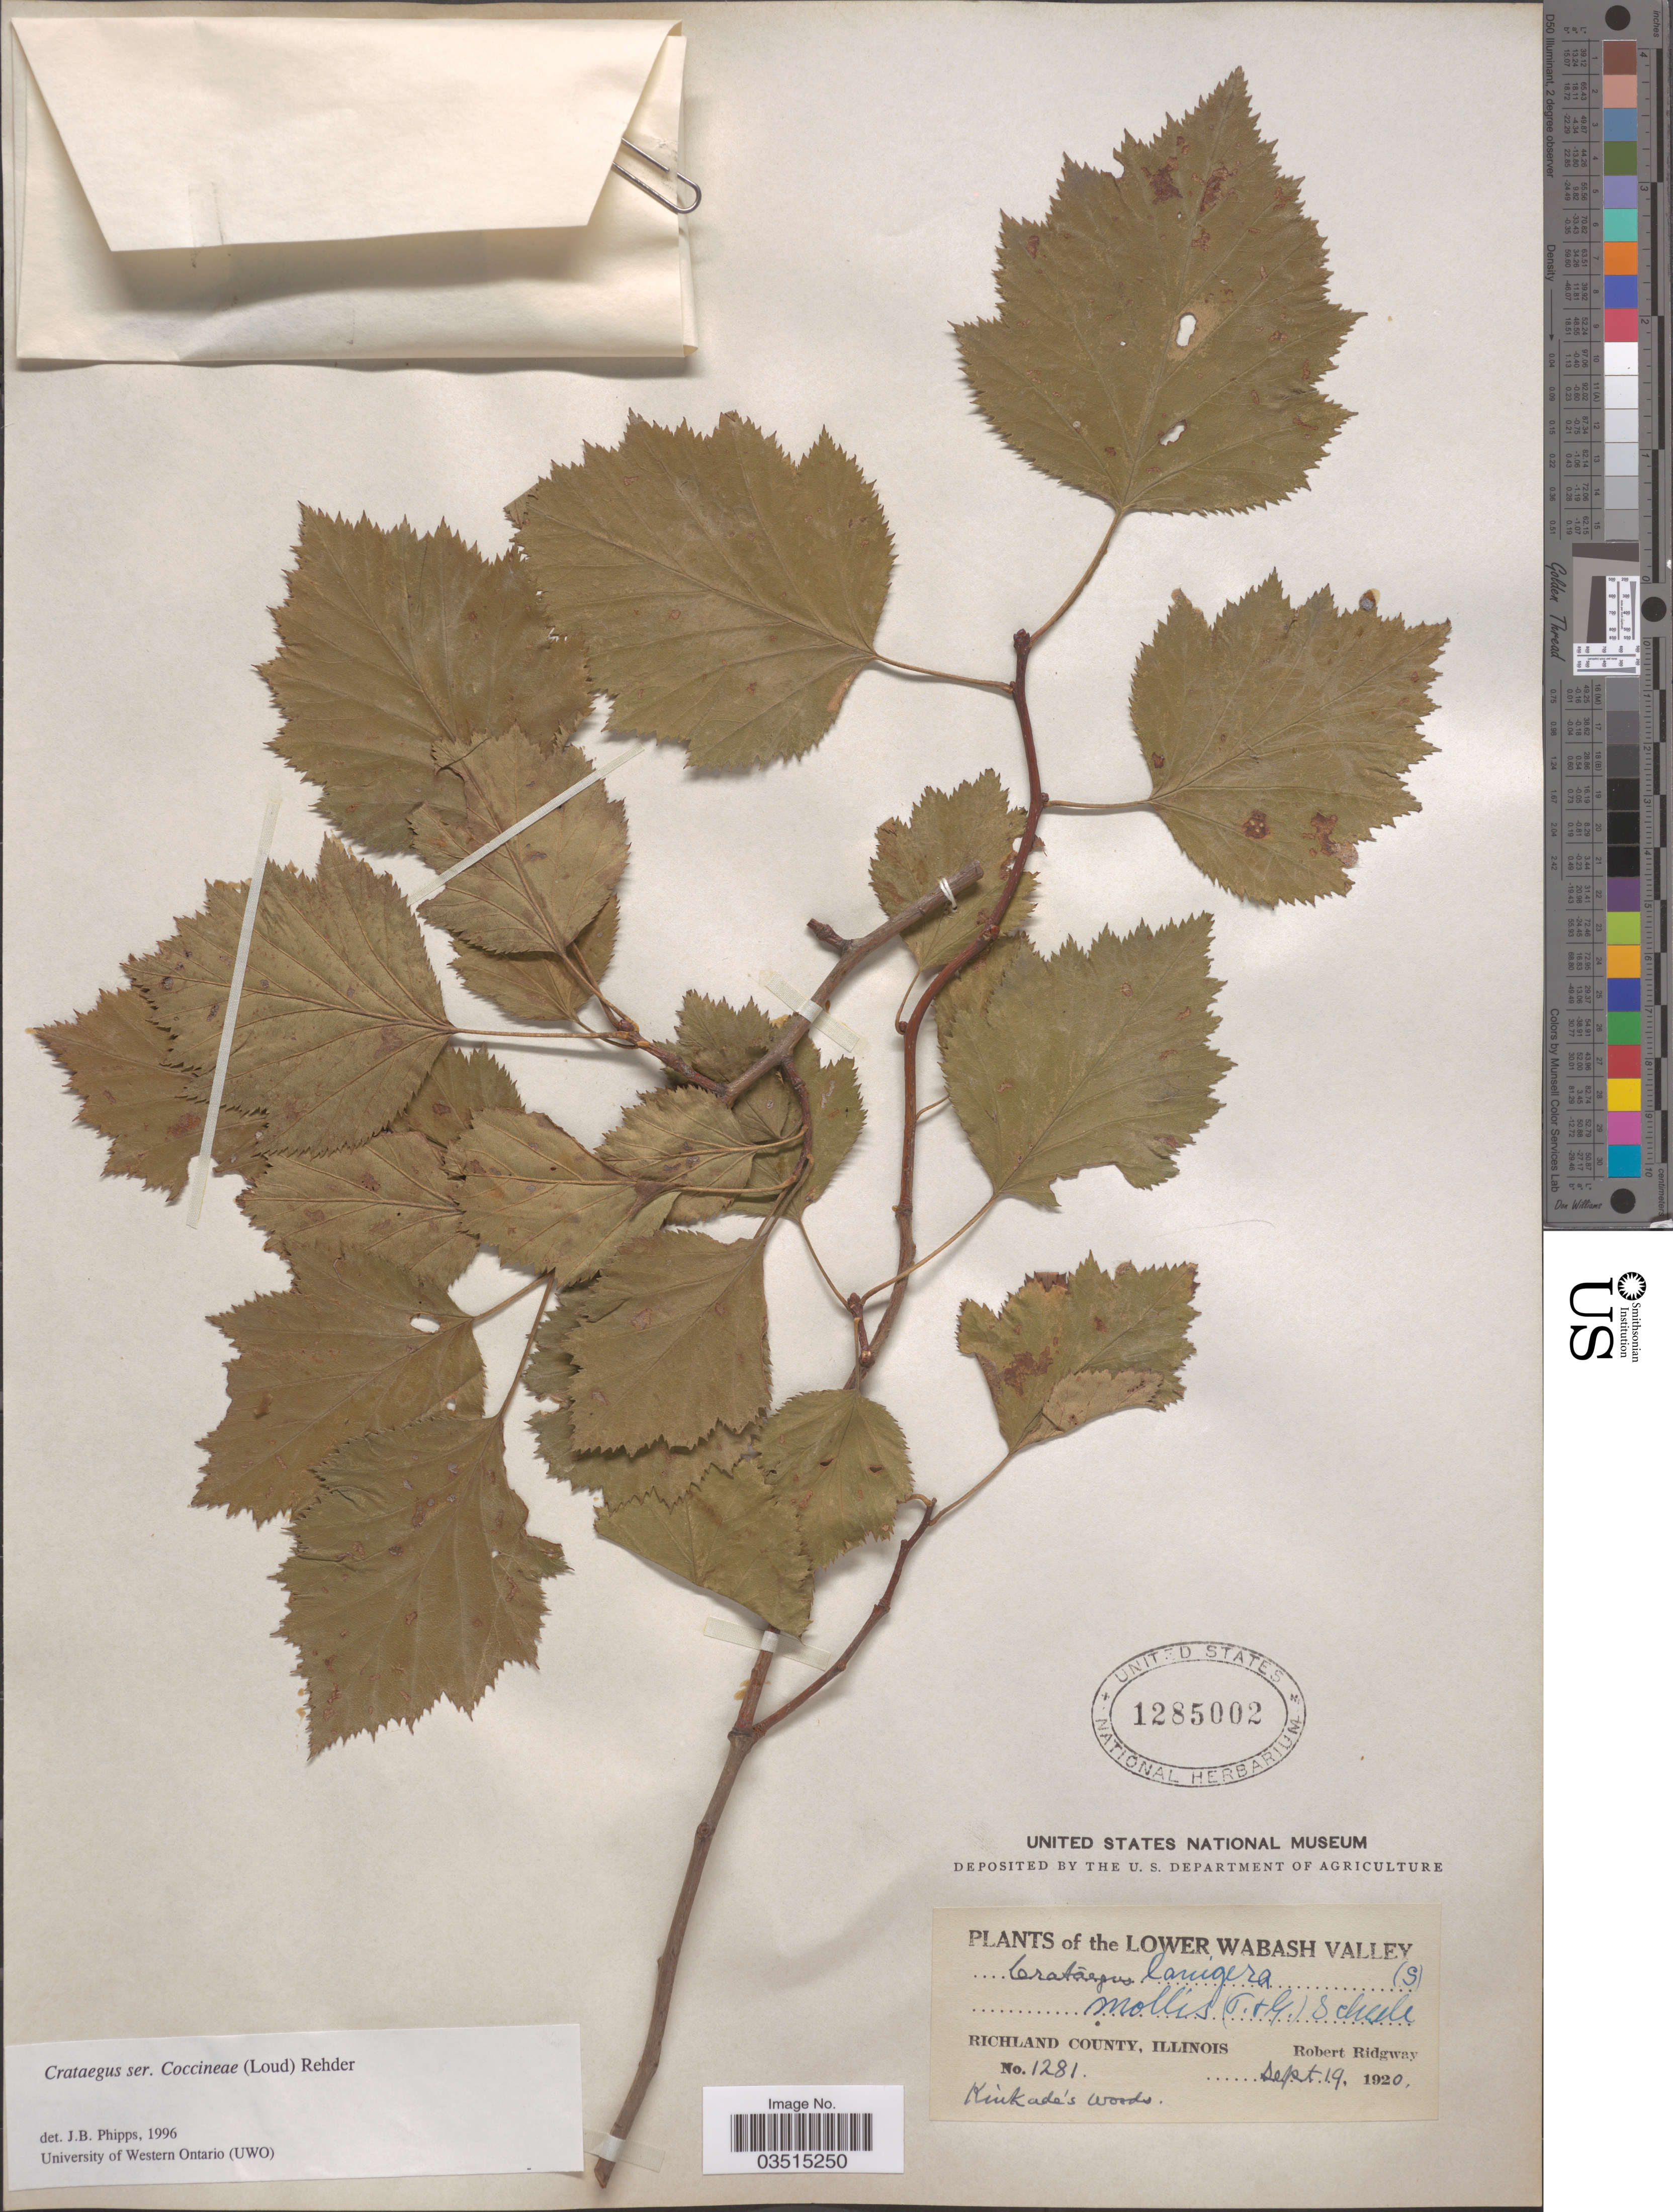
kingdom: Plantae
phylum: Tracheophyta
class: Magnoliopsida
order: Rosales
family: Rosaceae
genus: Crataegus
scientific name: Crataegus lanigera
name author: Sarg.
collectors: R. Ridgway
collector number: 1281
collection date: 1920-09-19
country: United States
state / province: Illinois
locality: The Lower Wabash Valley. Richland County.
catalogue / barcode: US 1285002